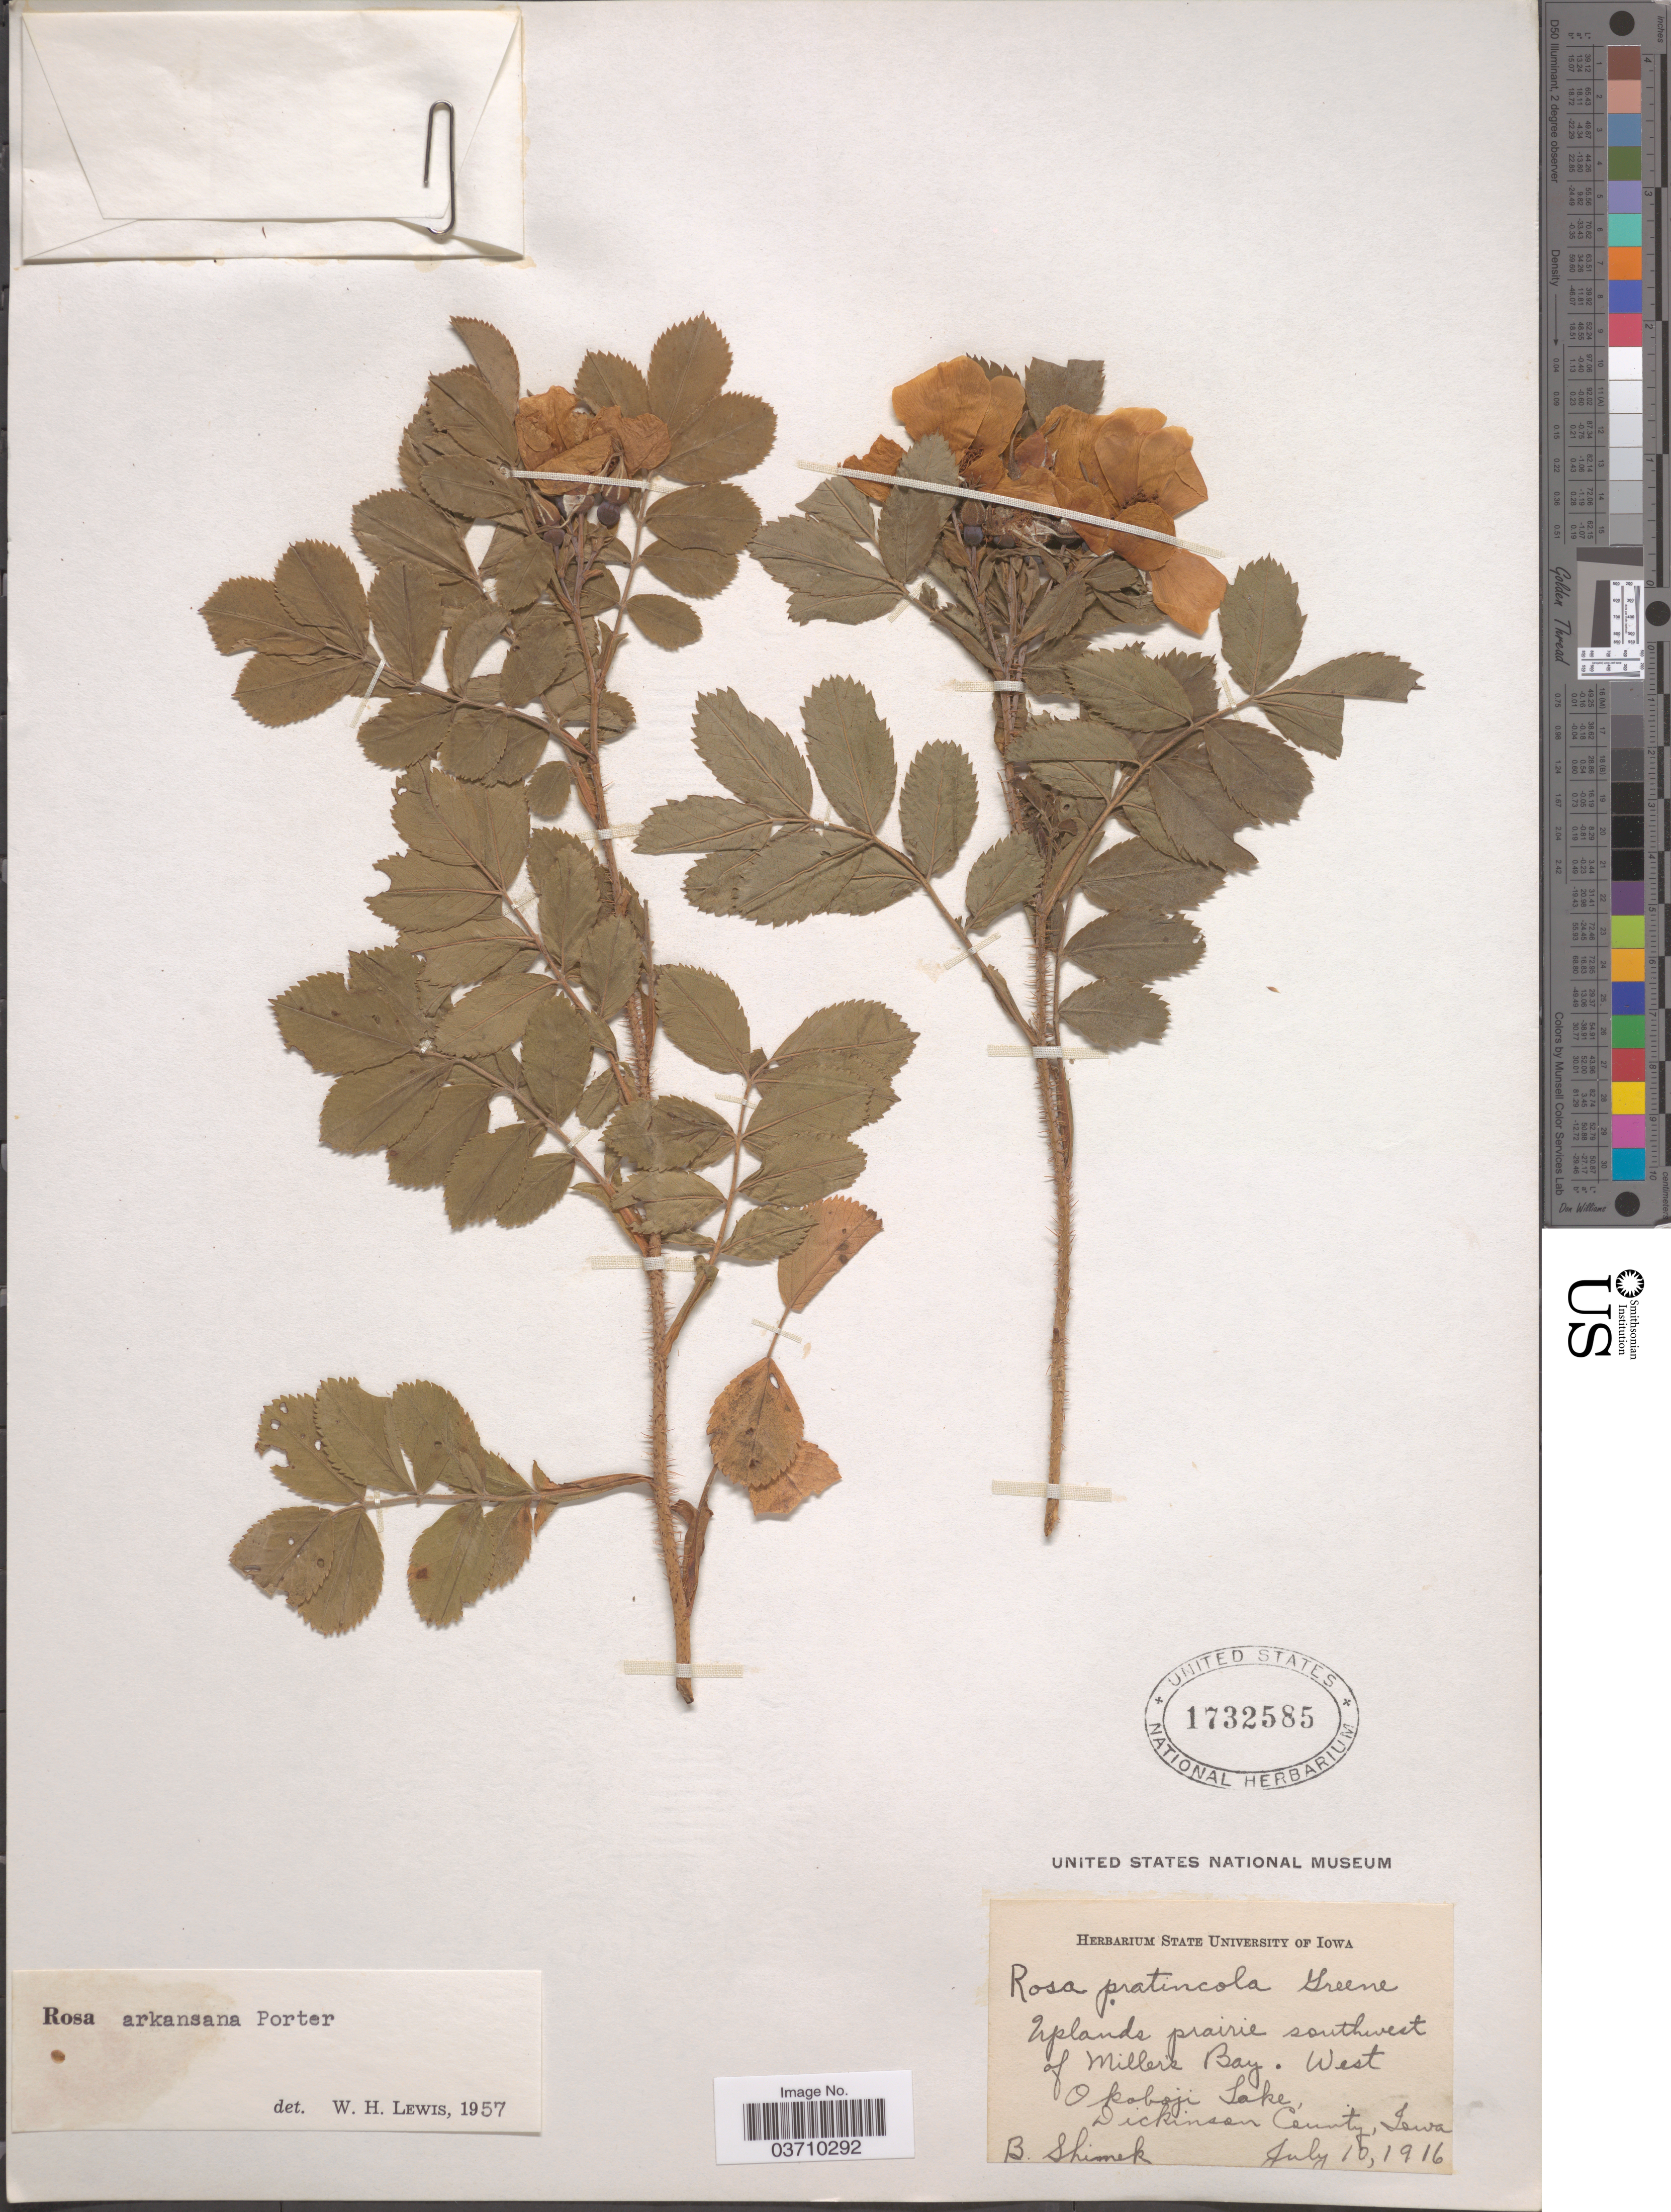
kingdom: Plantae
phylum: Tracheophyta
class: Magnoliopsida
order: Rosales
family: Rosaceae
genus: Rosa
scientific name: Rosa arkansana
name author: Porter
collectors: B. Shimek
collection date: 1916-07-10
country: United States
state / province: Iowa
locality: Uplands prairie southwest of Miller's Bay. West Okoboji Lake, Dickinson County.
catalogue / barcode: US 1732585